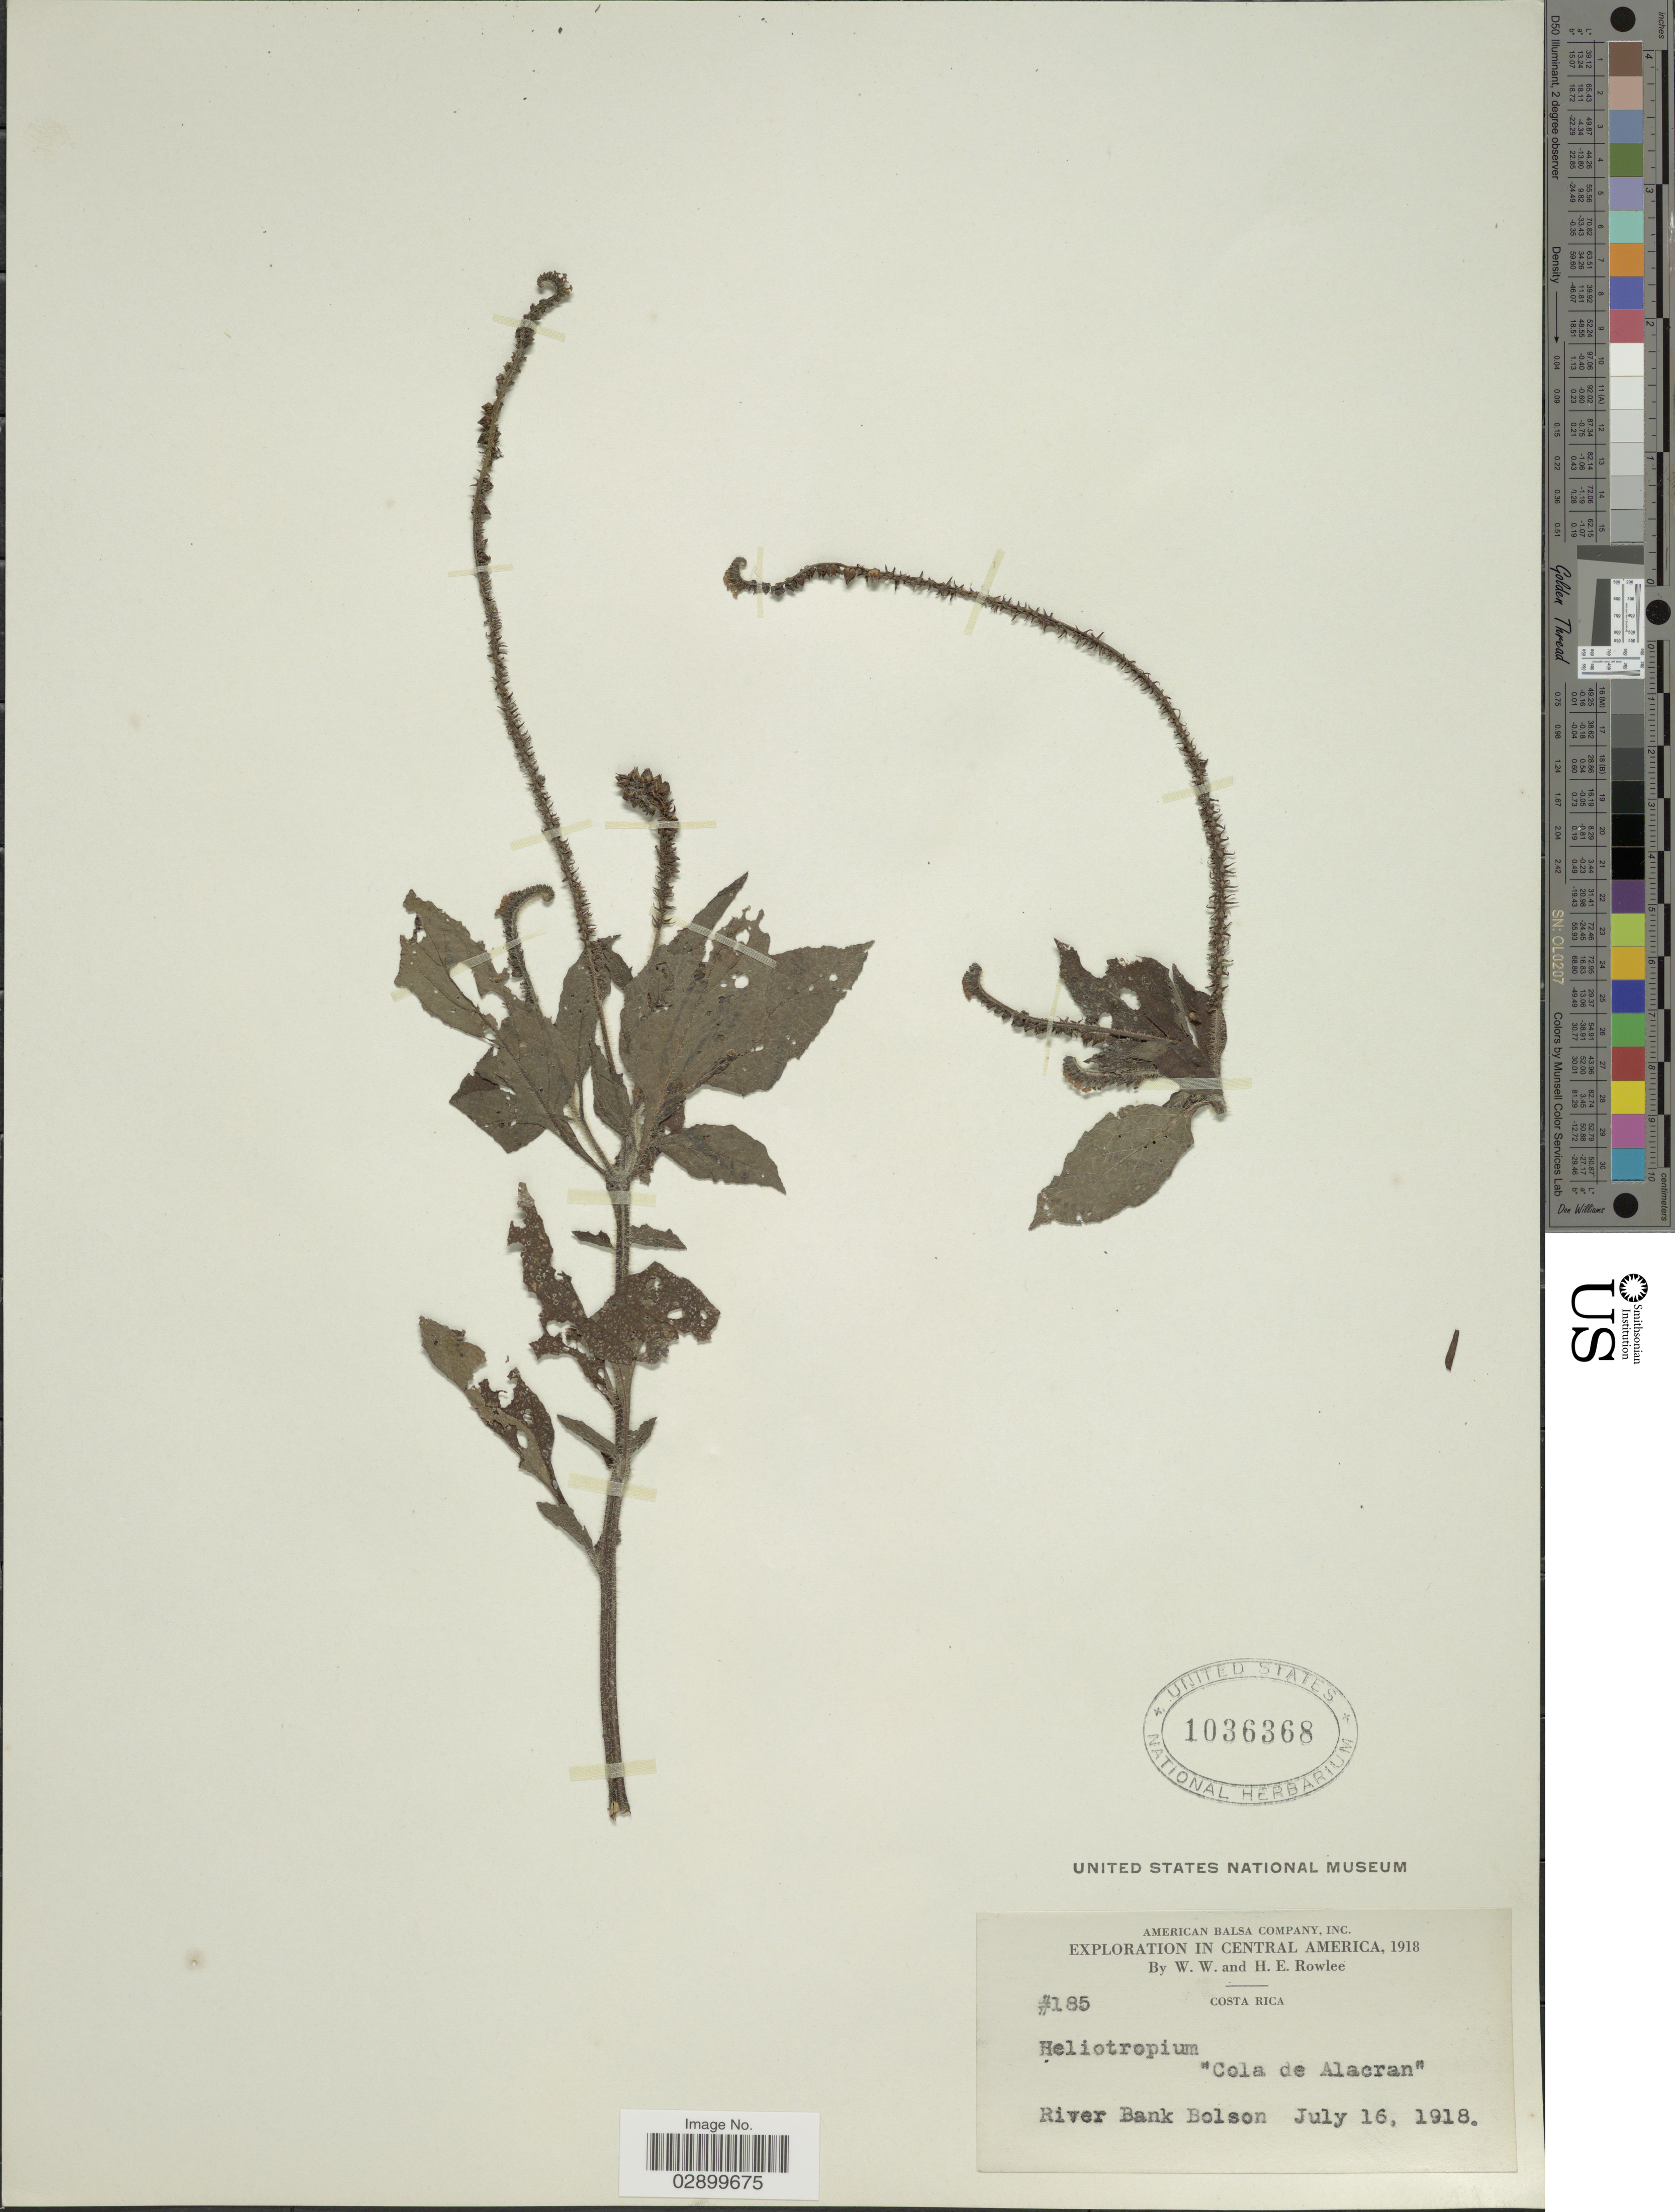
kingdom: Plantae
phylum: Tracheophyta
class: Magnoliopsida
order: Boraginales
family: Heliotropiaceae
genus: Heliotropium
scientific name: Heliotropium indicum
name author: L.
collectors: W. W. Rowlee & H. E. Rowlee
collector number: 185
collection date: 1918-07-16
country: Costa Rica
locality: River Bank Bolson.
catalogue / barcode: US 1036368